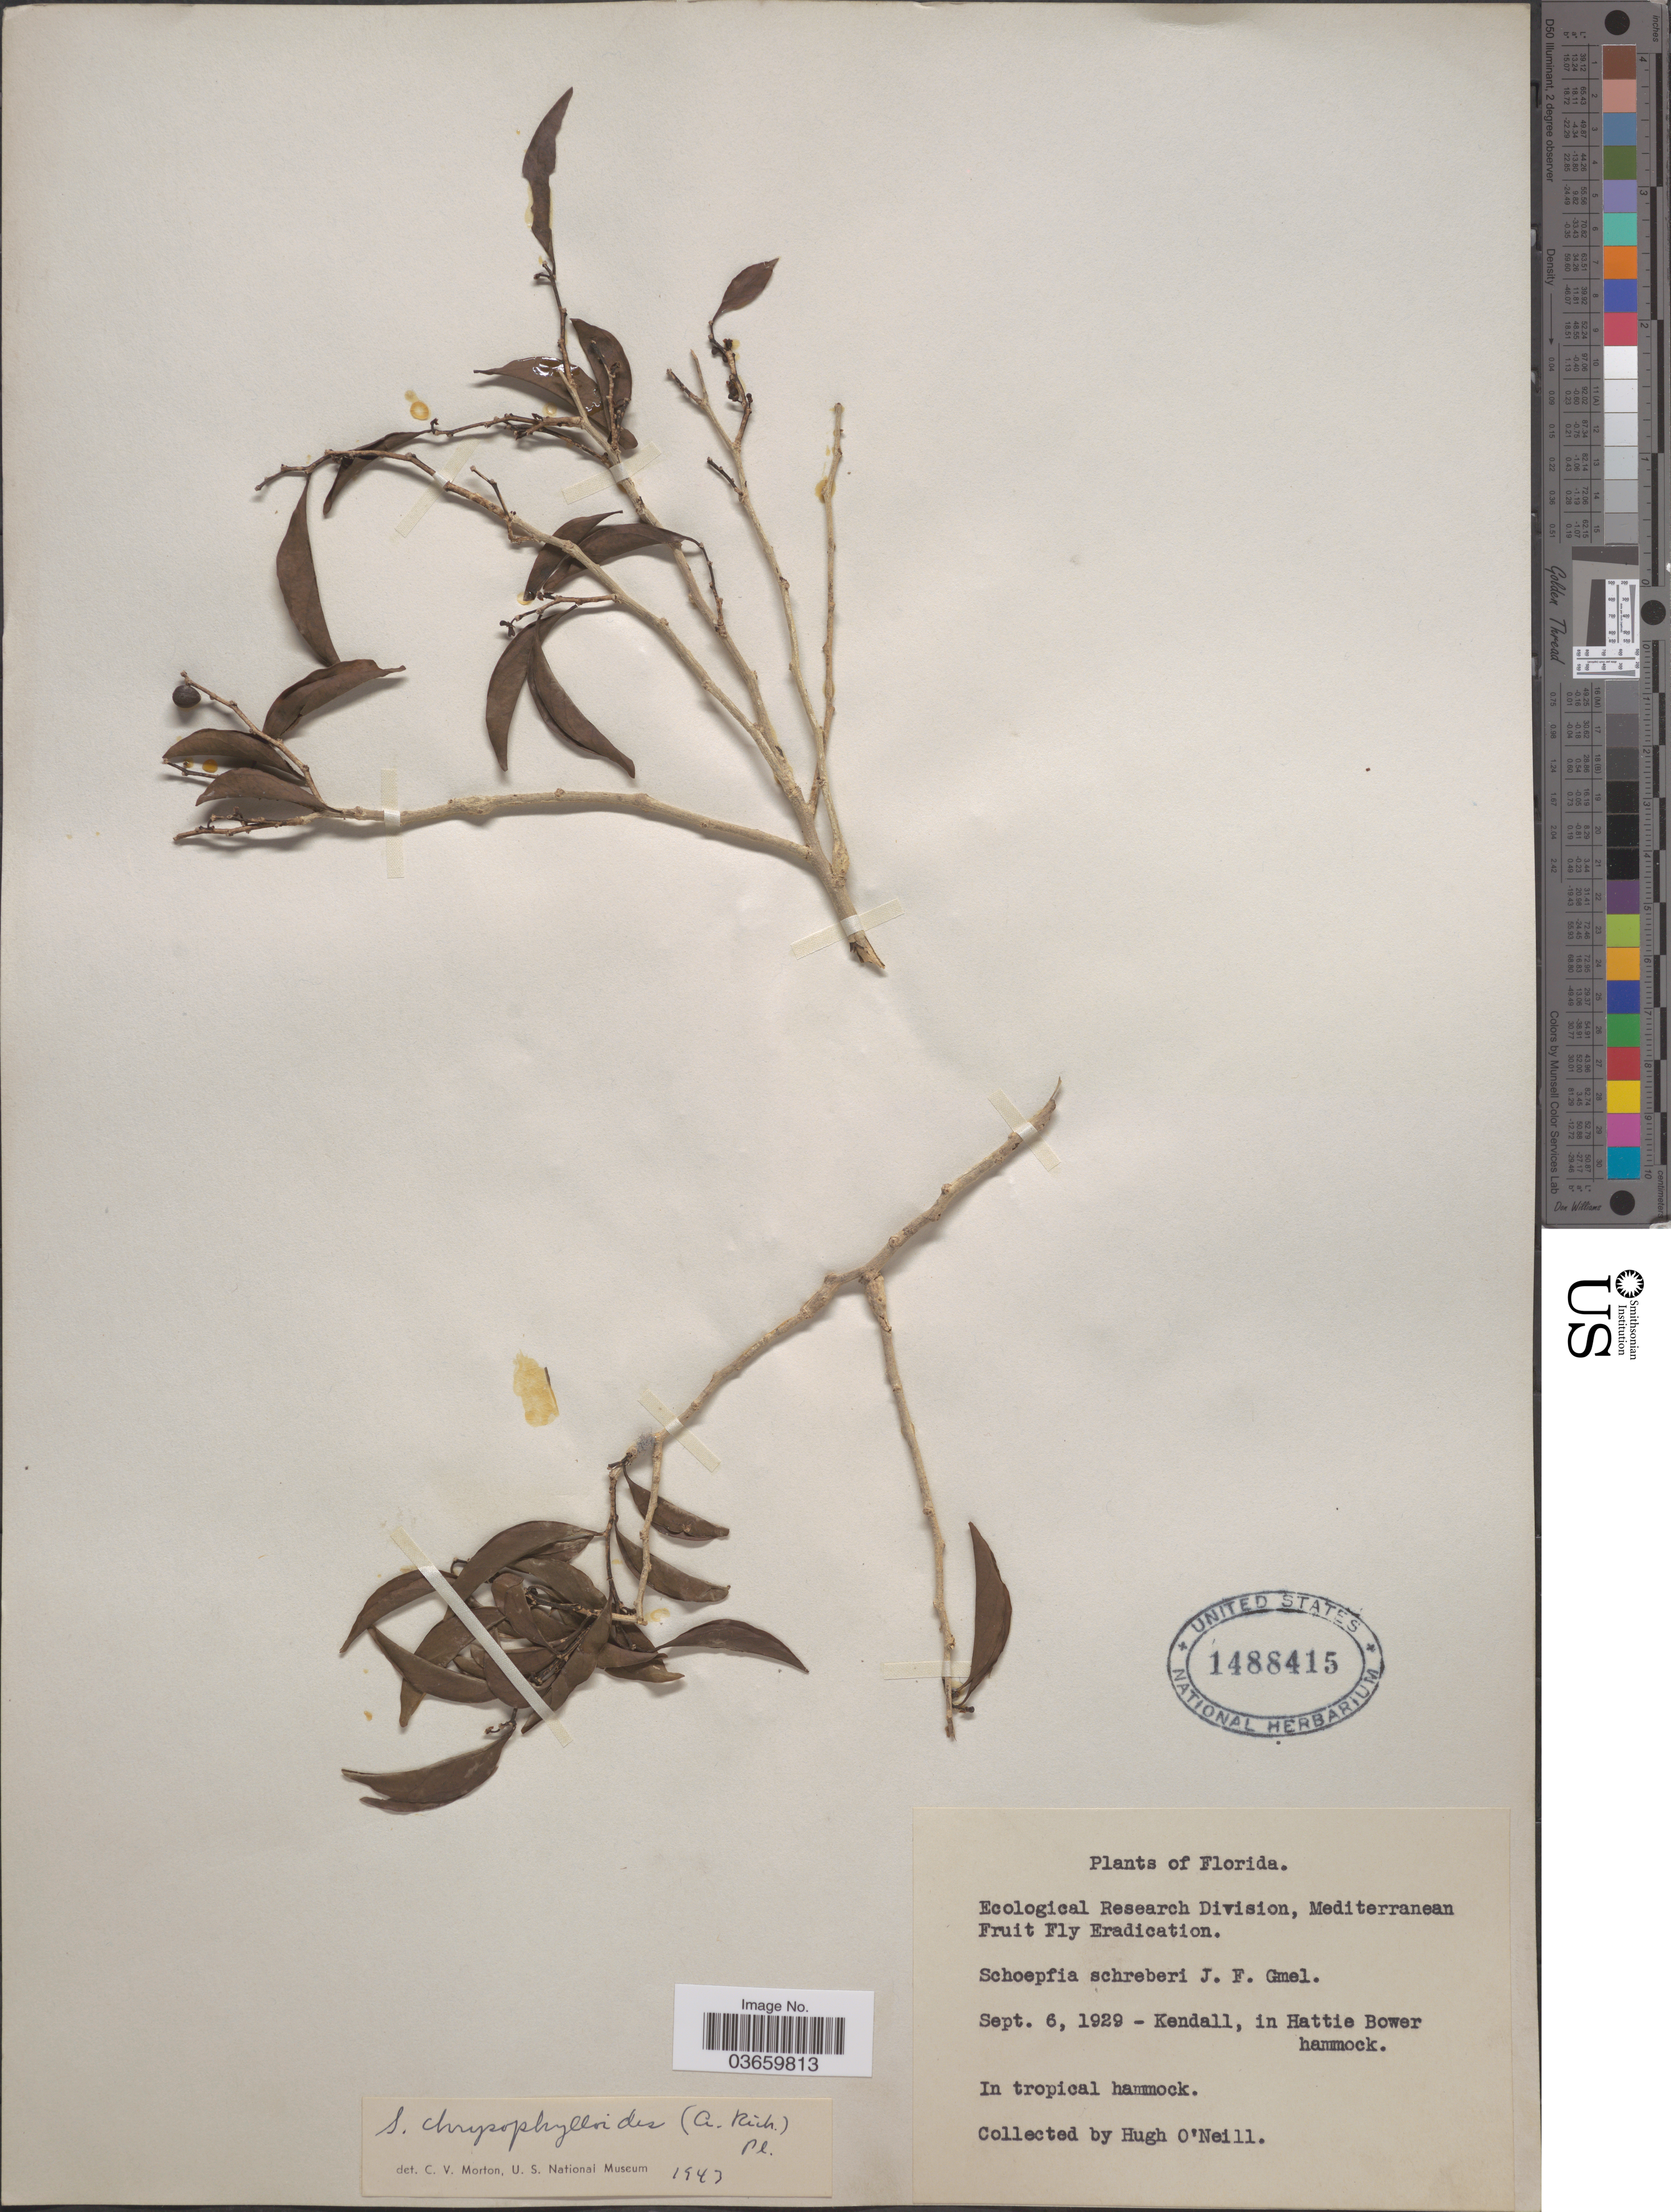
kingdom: Plantae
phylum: Tracheophyta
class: Magnoliopsida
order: Santalales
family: Schoepfiaceae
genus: Schoepfia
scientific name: Schoepfia chrysophylloides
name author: (A. Rich.) Planch.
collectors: H. O'Neill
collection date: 1929-09-06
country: United States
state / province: Florida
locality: Kendall, in Hattie Bower hammock.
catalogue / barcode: US 1488415